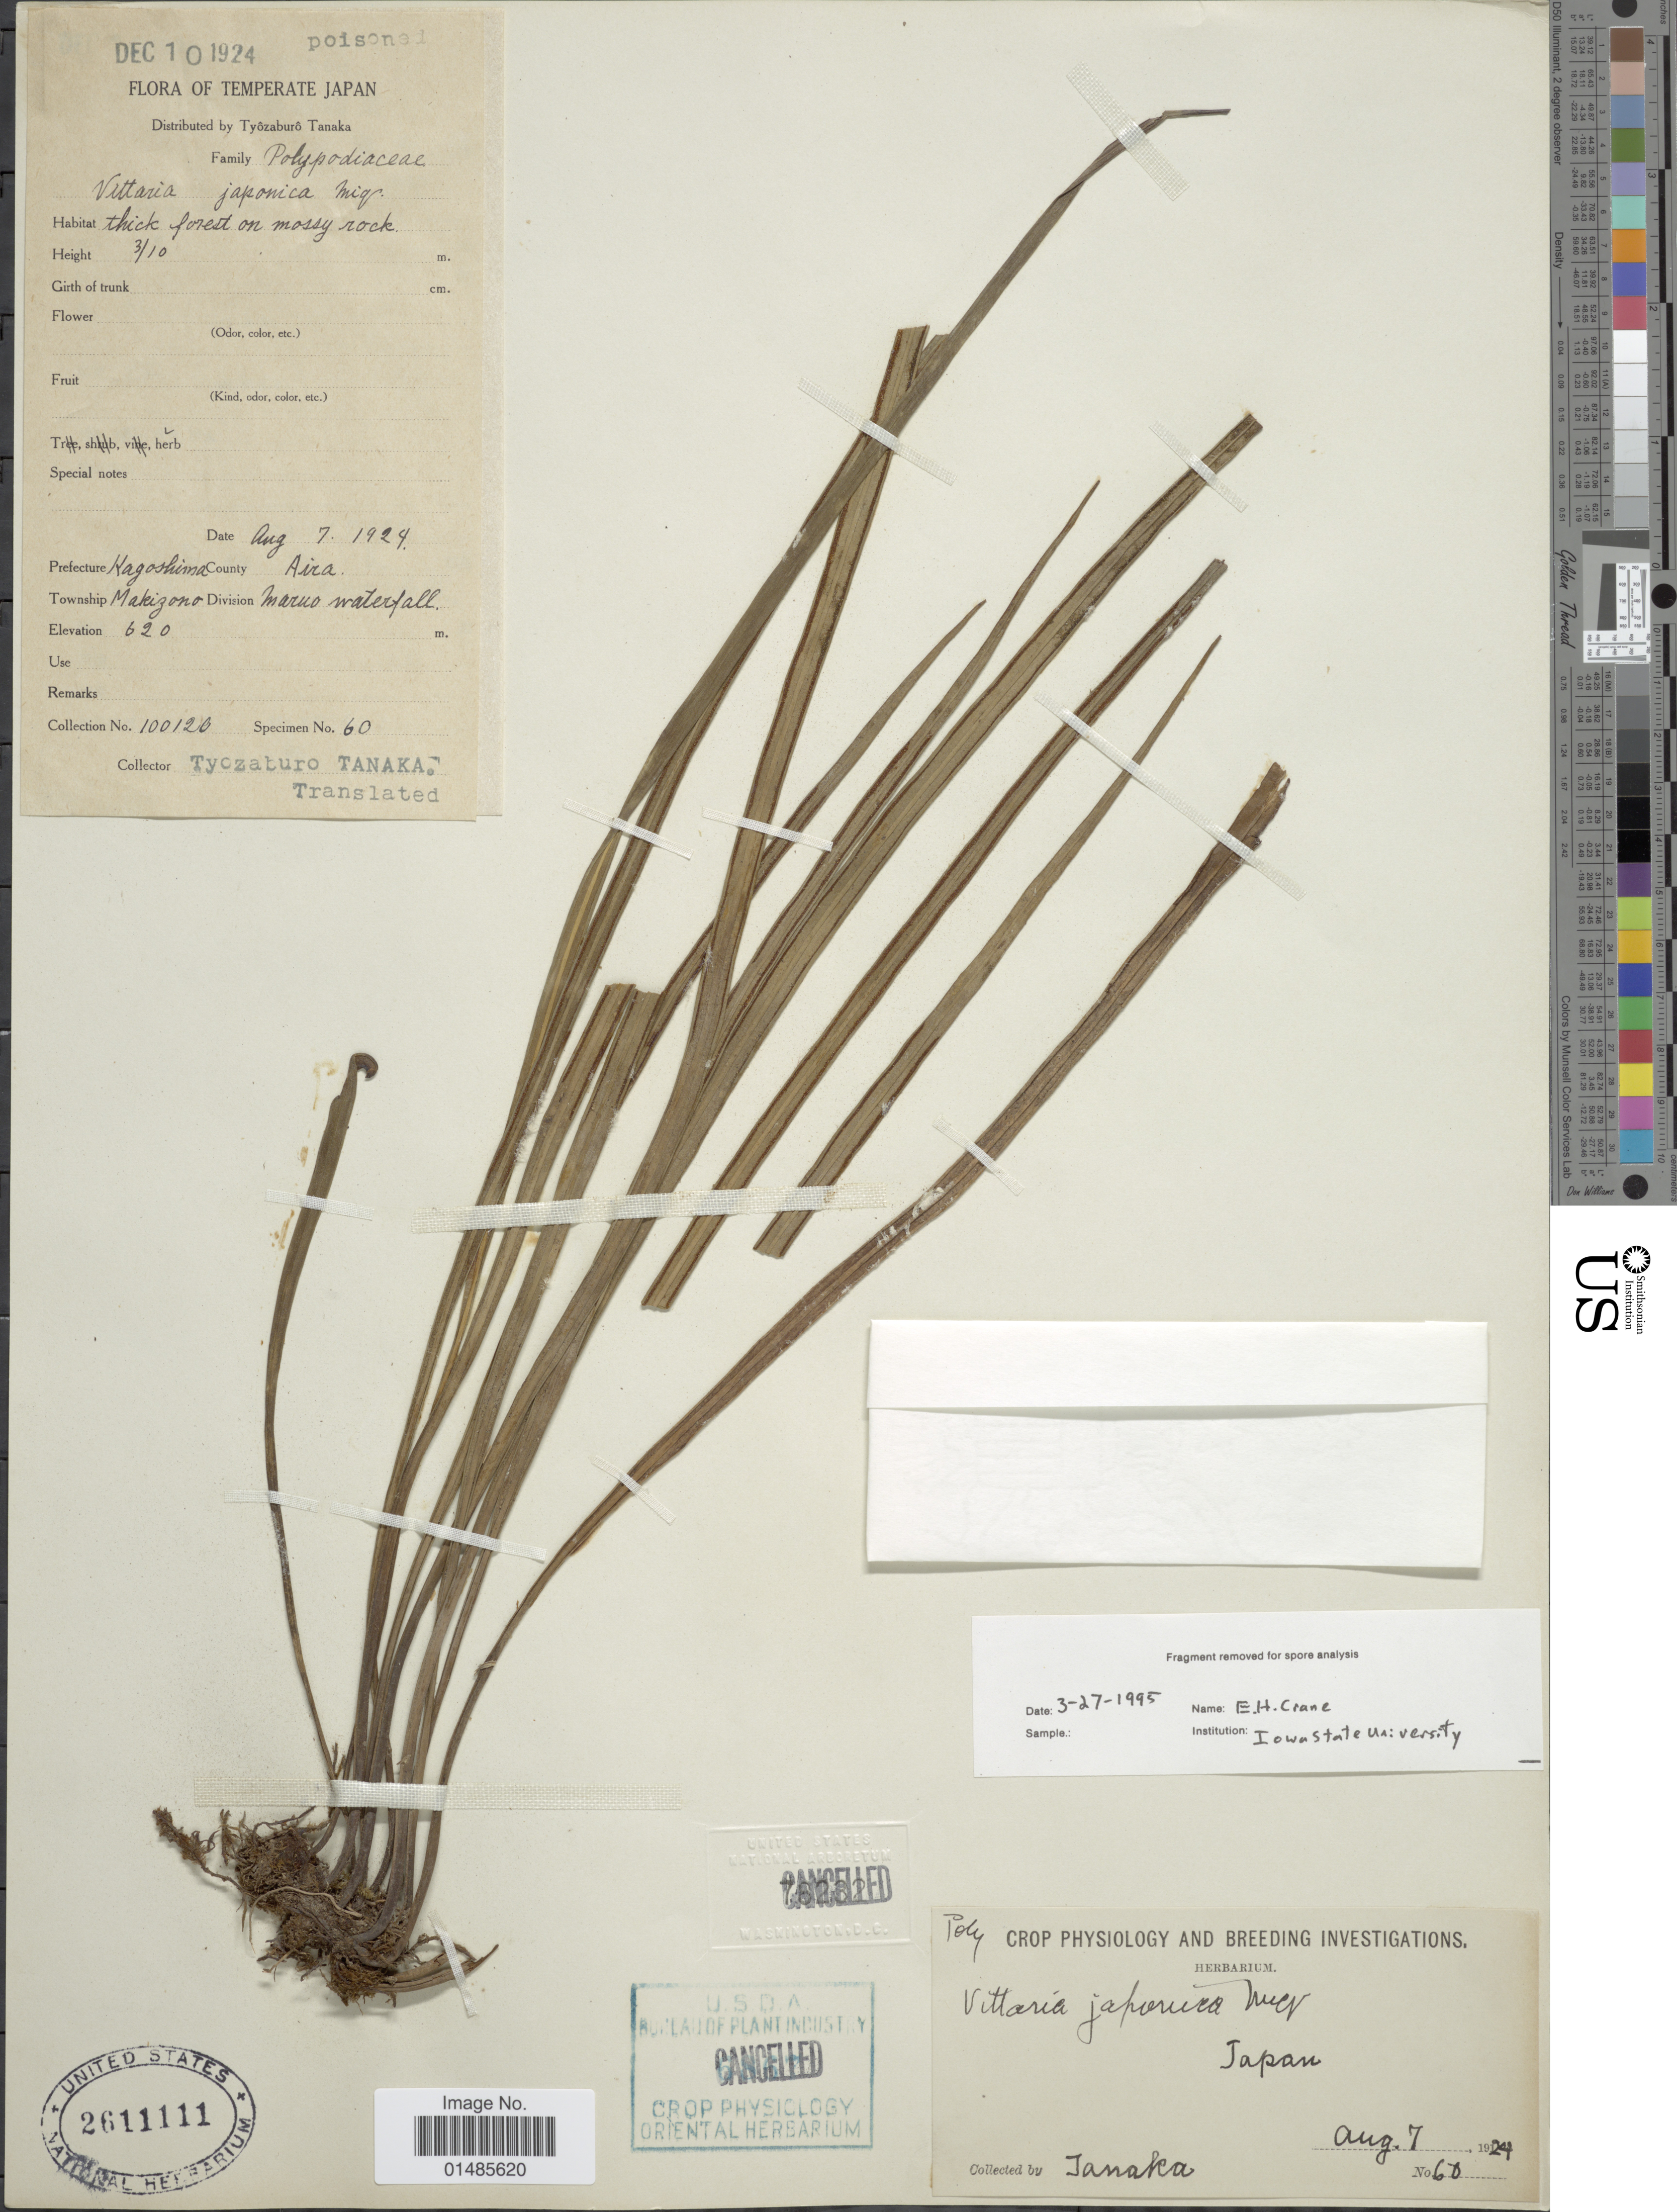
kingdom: Plantae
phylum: Tracheophyta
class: Polypodiopsida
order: Polypodiales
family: Pteridaceae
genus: Haplopteris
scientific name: Haplopteris flexuosa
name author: (Fée) E.H. Crane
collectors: T. Tanaka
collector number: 100120*/60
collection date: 1924-08-07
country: Japan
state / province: Kagosima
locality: Kagoshima. Aira. Makizono. Maruo waterfall.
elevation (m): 620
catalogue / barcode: US 2611111